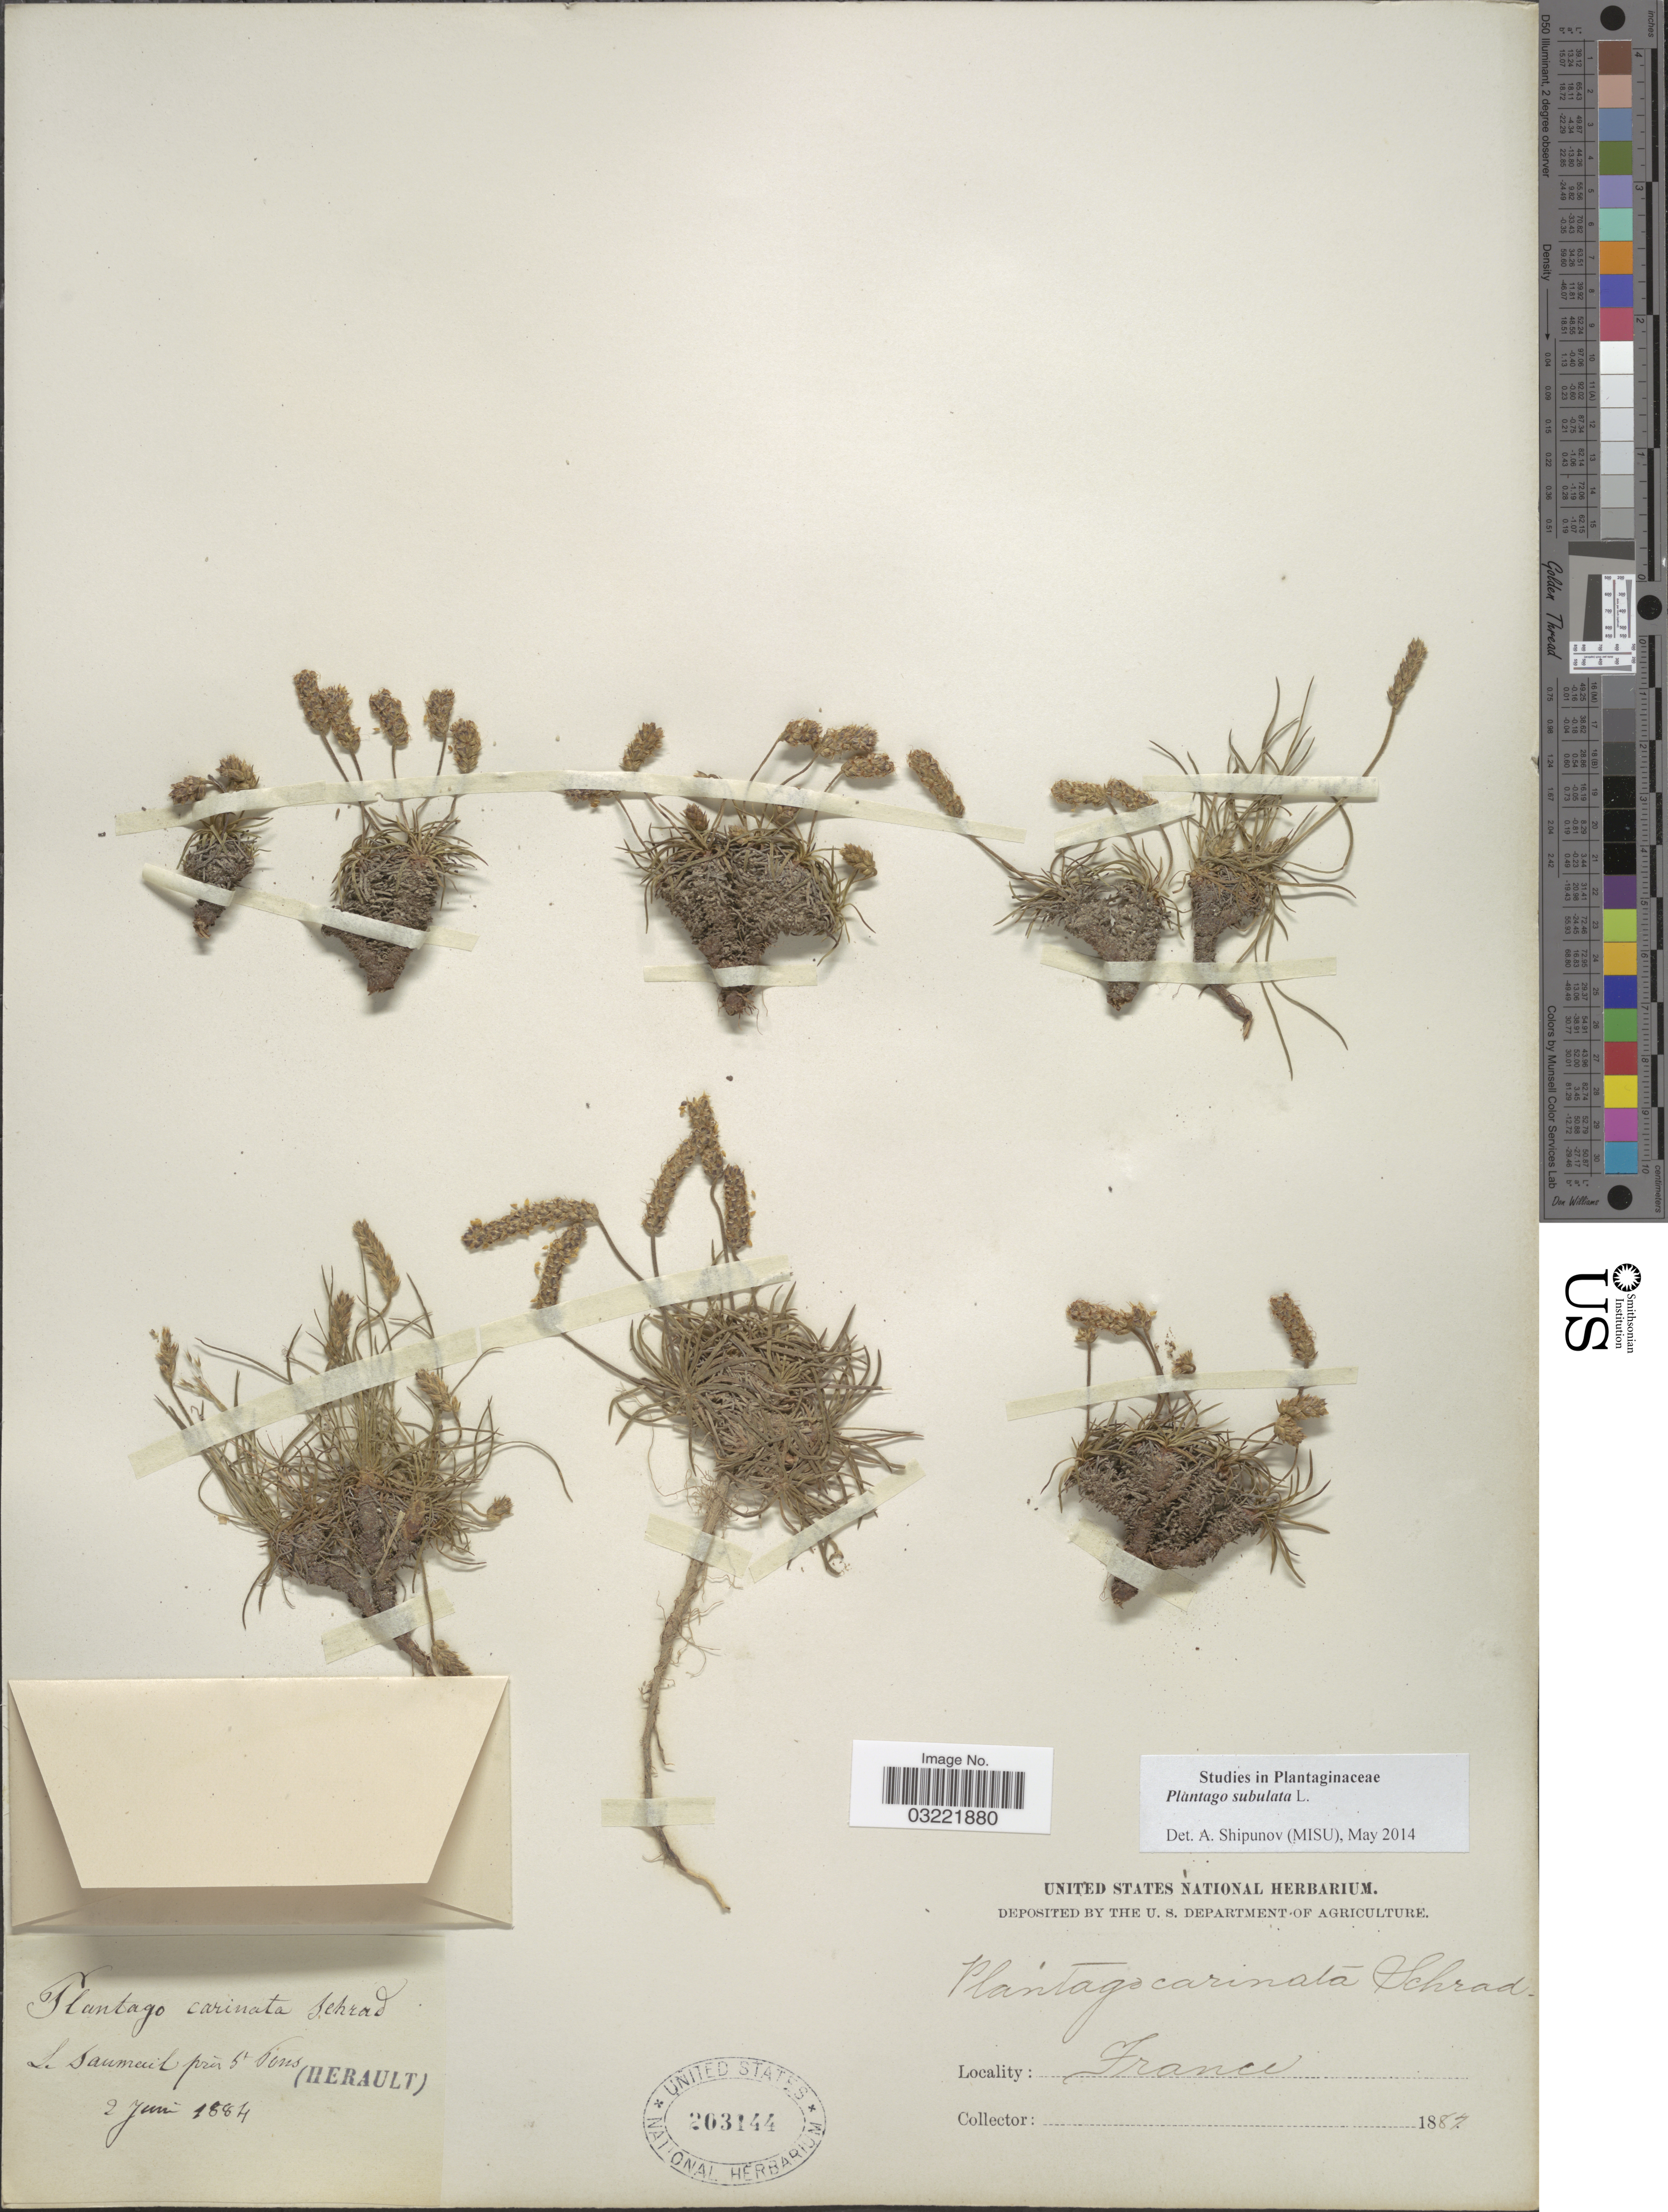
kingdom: Plantae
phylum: Tracheophyta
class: Magnoliopsida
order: Lamiales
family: Plantaginaceae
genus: Plantago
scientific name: Plantago subulata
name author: L.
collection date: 1884-06-02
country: France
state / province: Occitanie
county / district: Hérault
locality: Le Saumail prés St. Dans [interpreted].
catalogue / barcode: US 203144